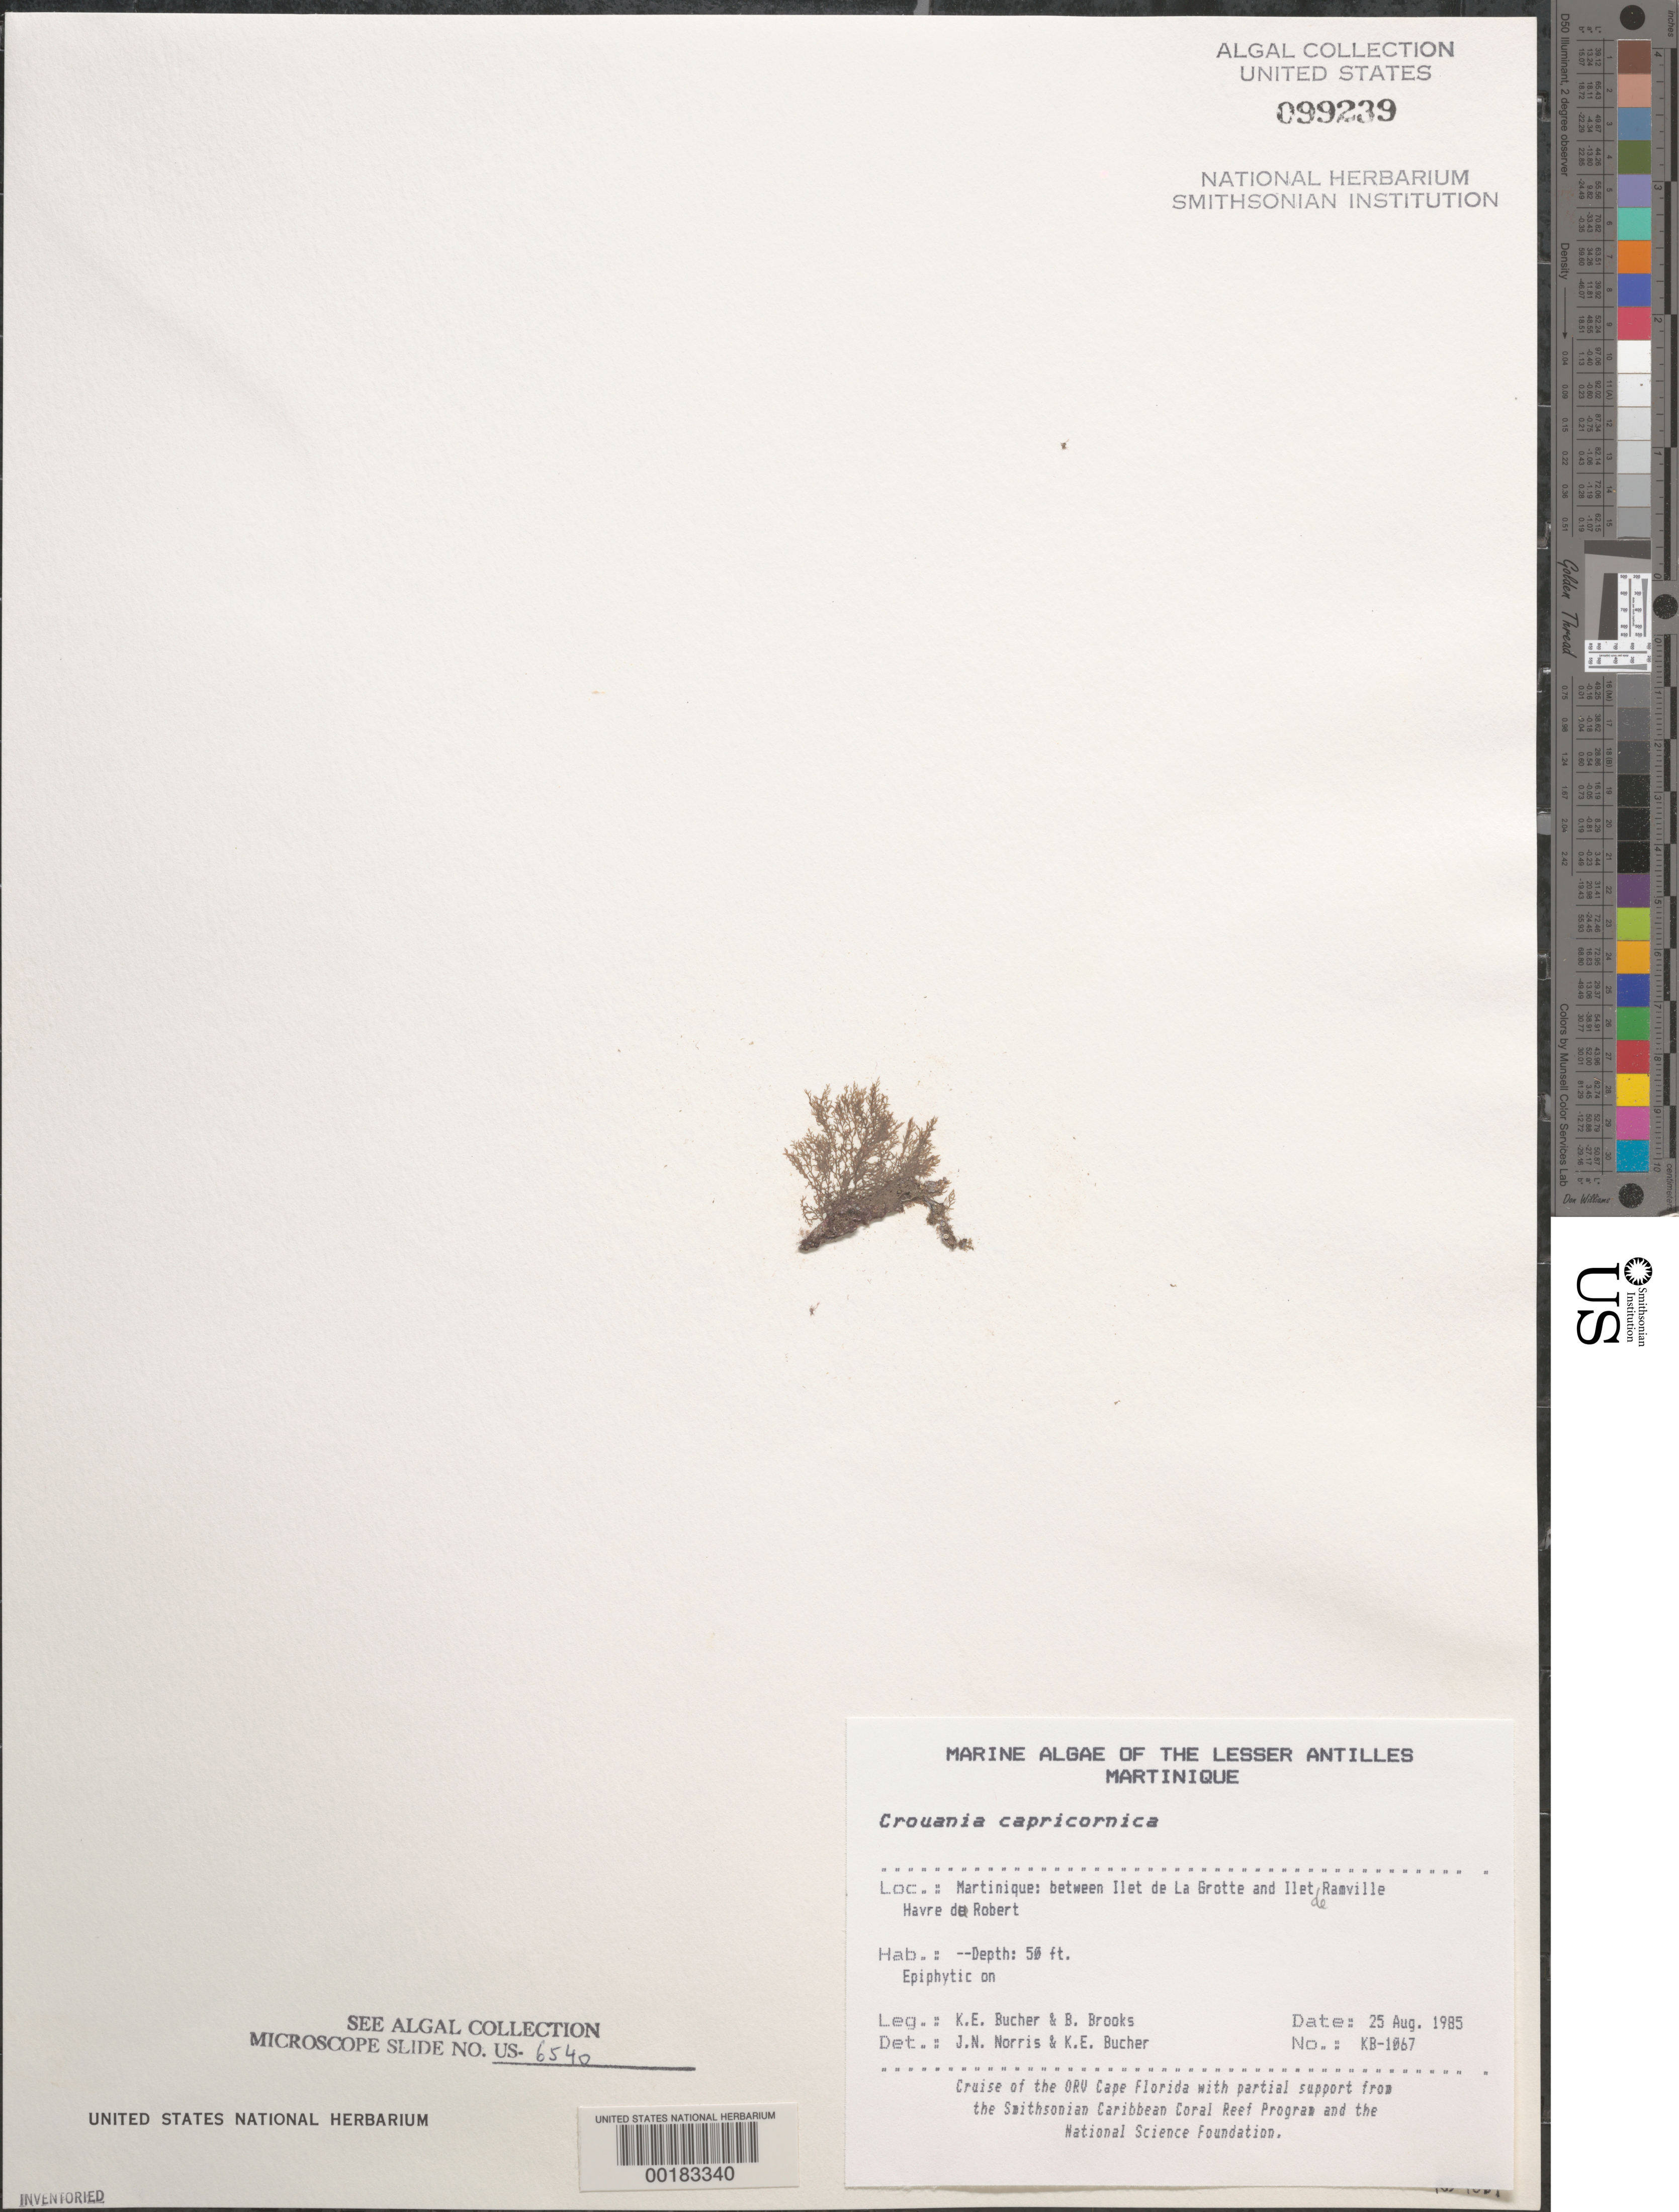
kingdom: Plantae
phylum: Rhodophyta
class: Florideophyceae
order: Ceramiales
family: Callithamniaceae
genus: Crouania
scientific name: Crouania capricornica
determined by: Norris, J. N.; Bucher, K. E.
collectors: K. E. Bucher & B. Brooks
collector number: Kb-1067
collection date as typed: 25 Aug 1985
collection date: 1985-08-25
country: Martinique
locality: Between Ilet de la Grotte and Ilet de Ramville, Havre du Robert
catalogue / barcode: US 99239